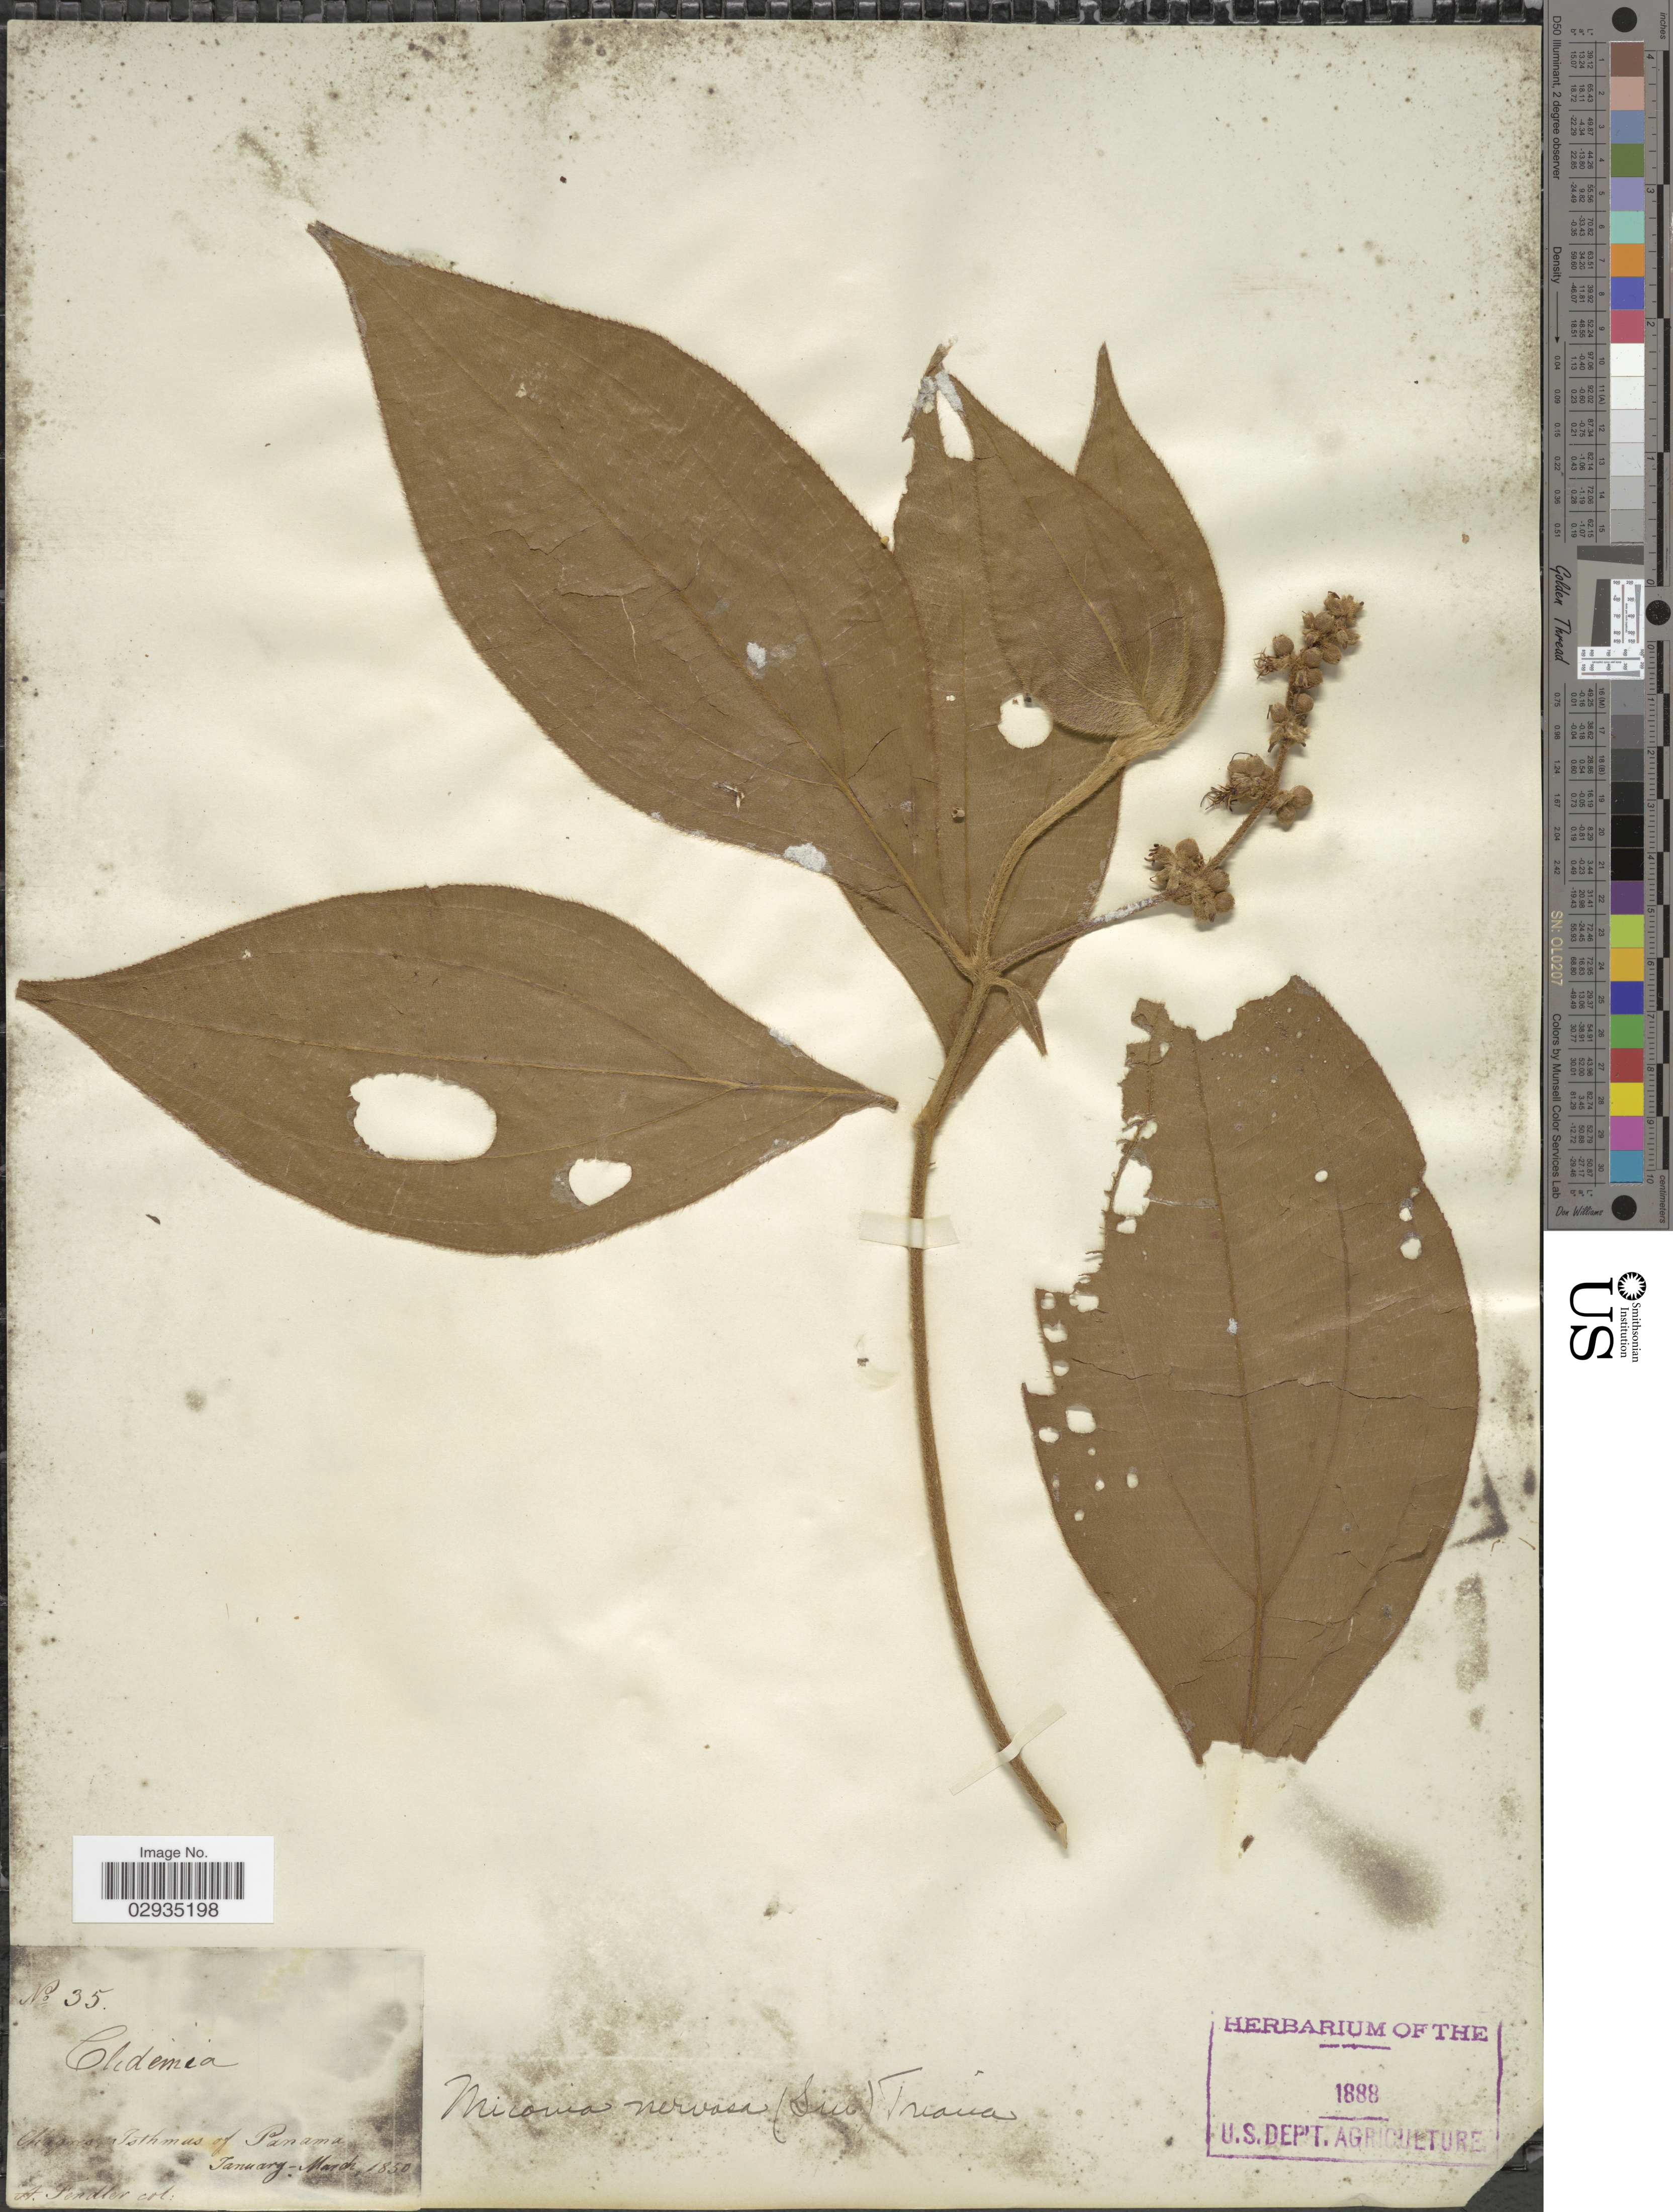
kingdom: Plantae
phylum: Tracheophyta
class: Magnoliopsida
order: Myrtales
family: Melastomataceae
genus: Miconia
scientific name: Miconia nervosa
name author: (Sm.) Triana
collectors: A. Fendler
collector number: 35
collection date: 1850-01/1850-03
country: Panama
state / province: Panamá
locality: Chagres. Isthmus of Panama.